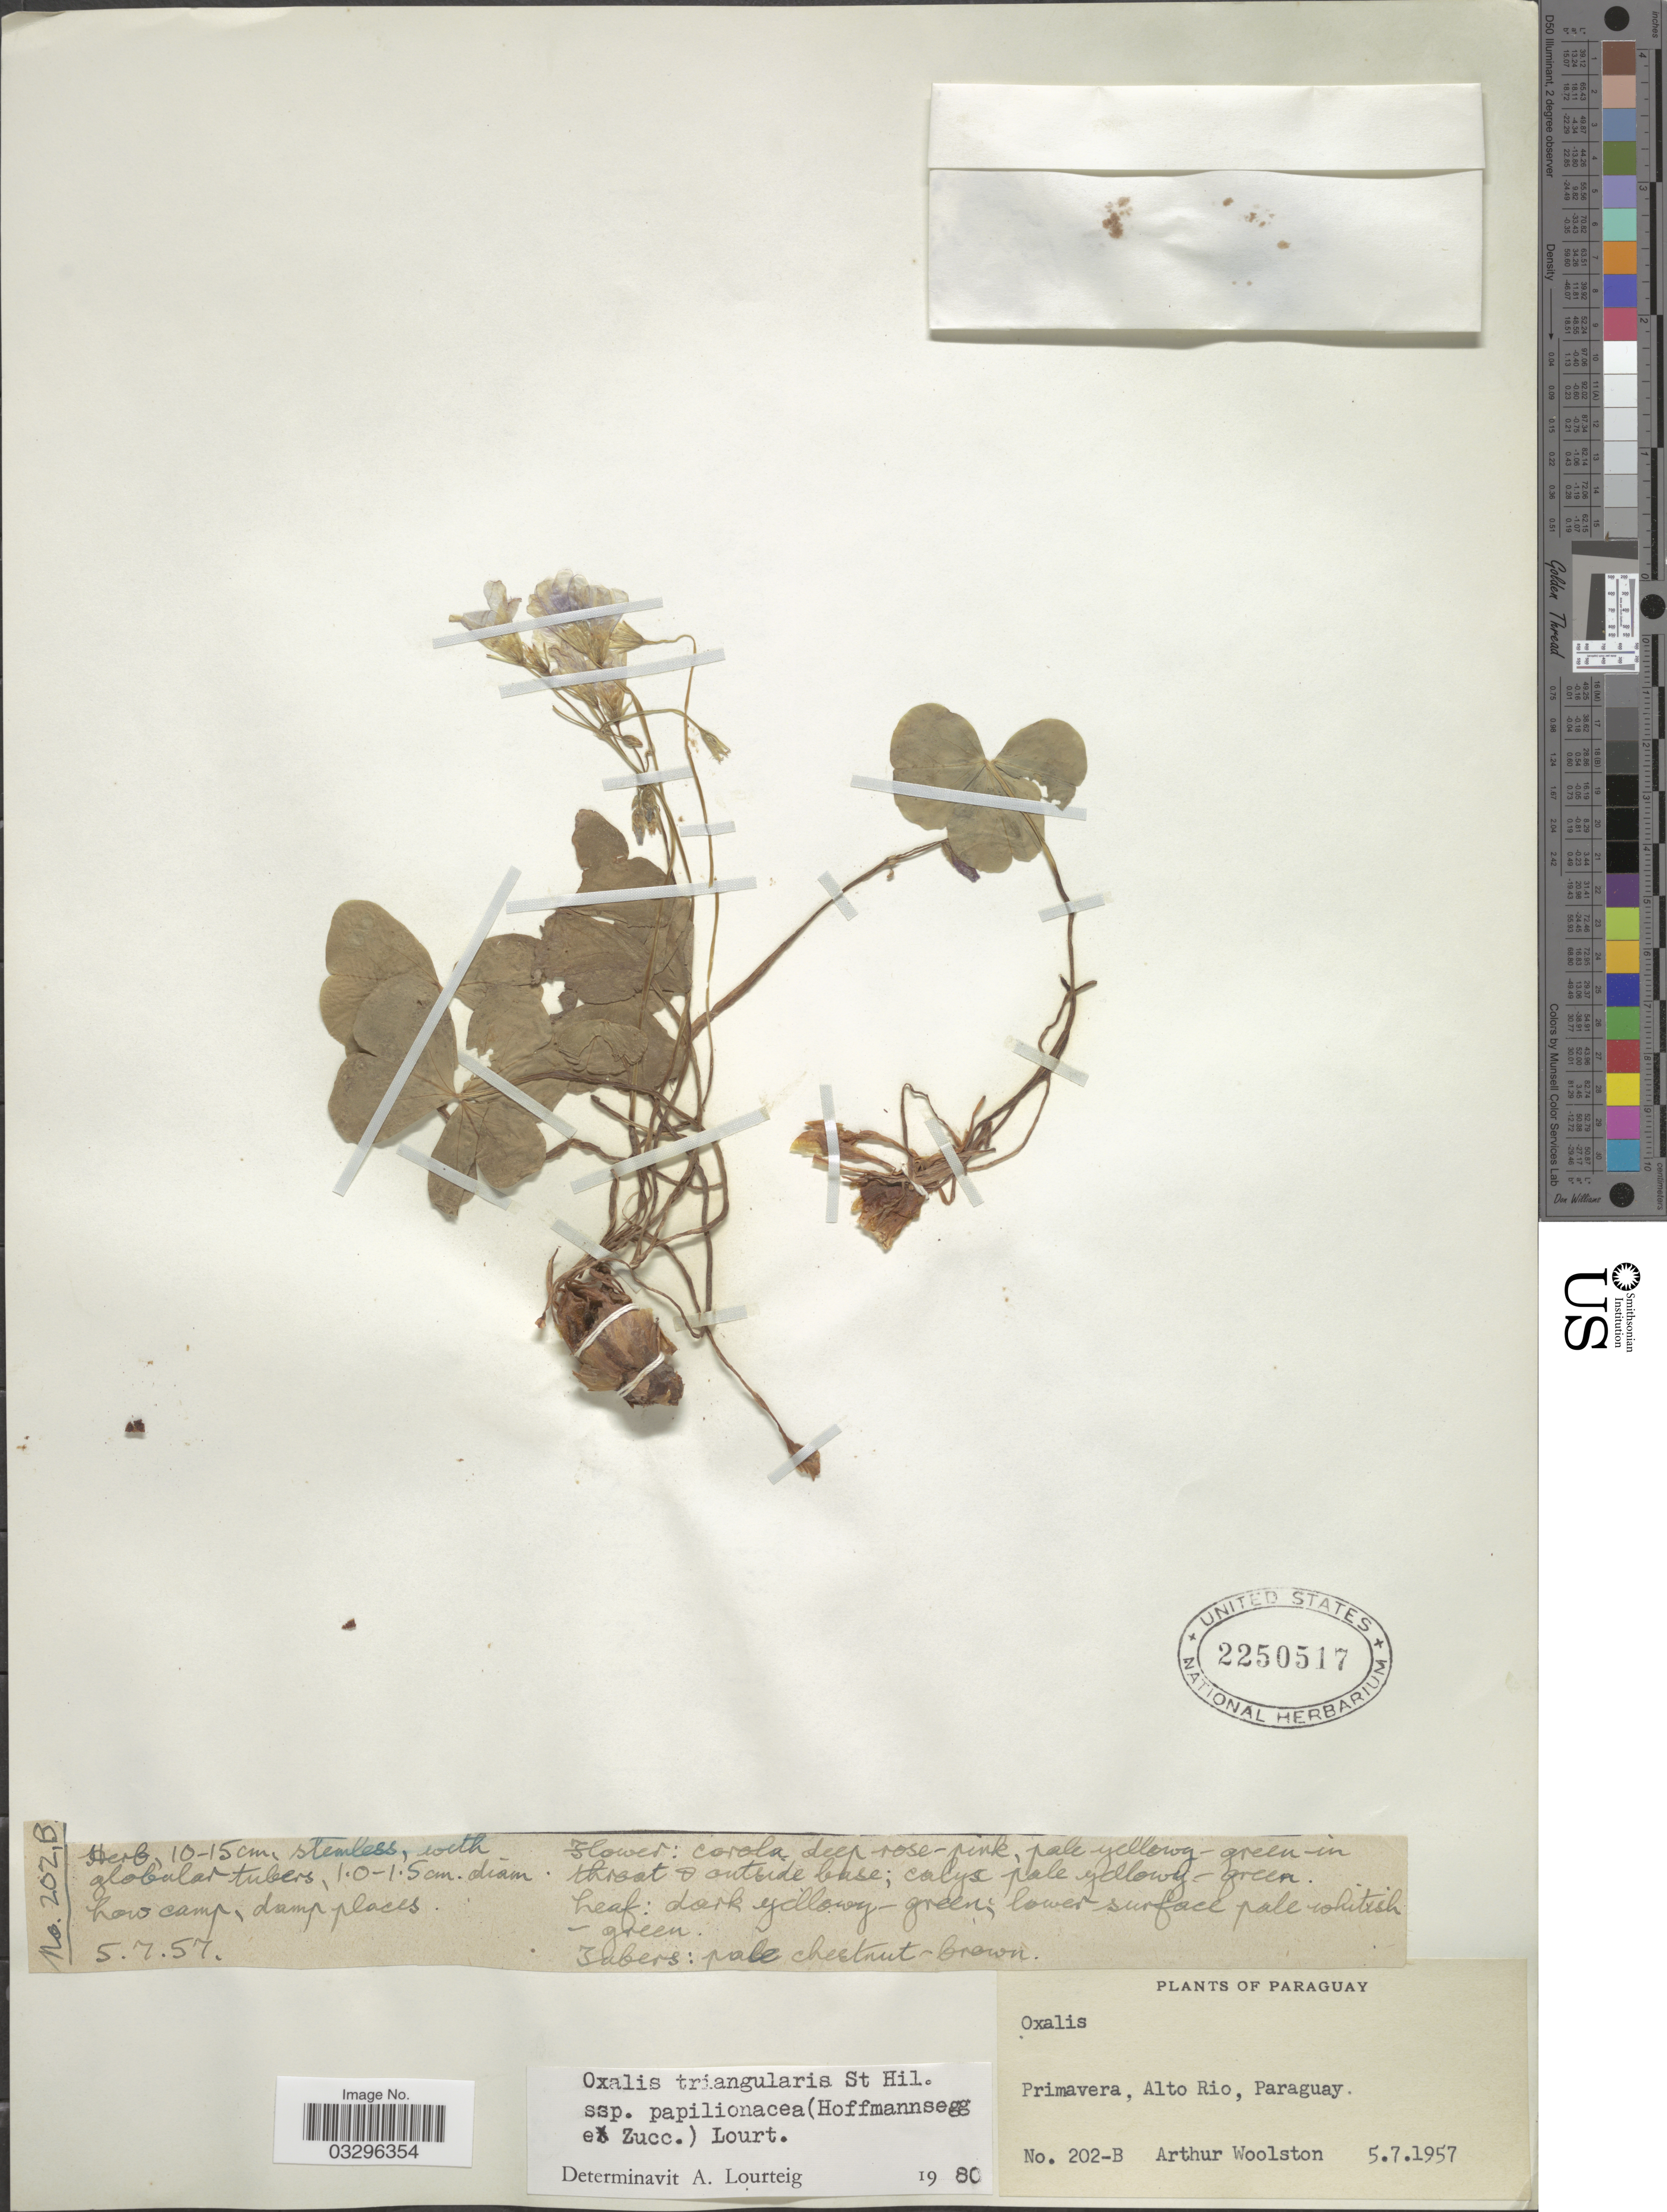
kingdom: Plantae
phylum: Tracheophyta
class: Magnoliopsida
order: Oxalidales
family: Oxalidaceae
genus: Oxalis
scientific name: Oxalis triangularis subsp. papilionacea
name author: (Hoffmanns. ex Zucc.) Lourteig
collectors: A. L. Woolston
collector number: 202-B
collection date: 1957-07-05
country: Paraguay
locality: Primavera, Alto Rio.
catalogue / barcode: US 2250517